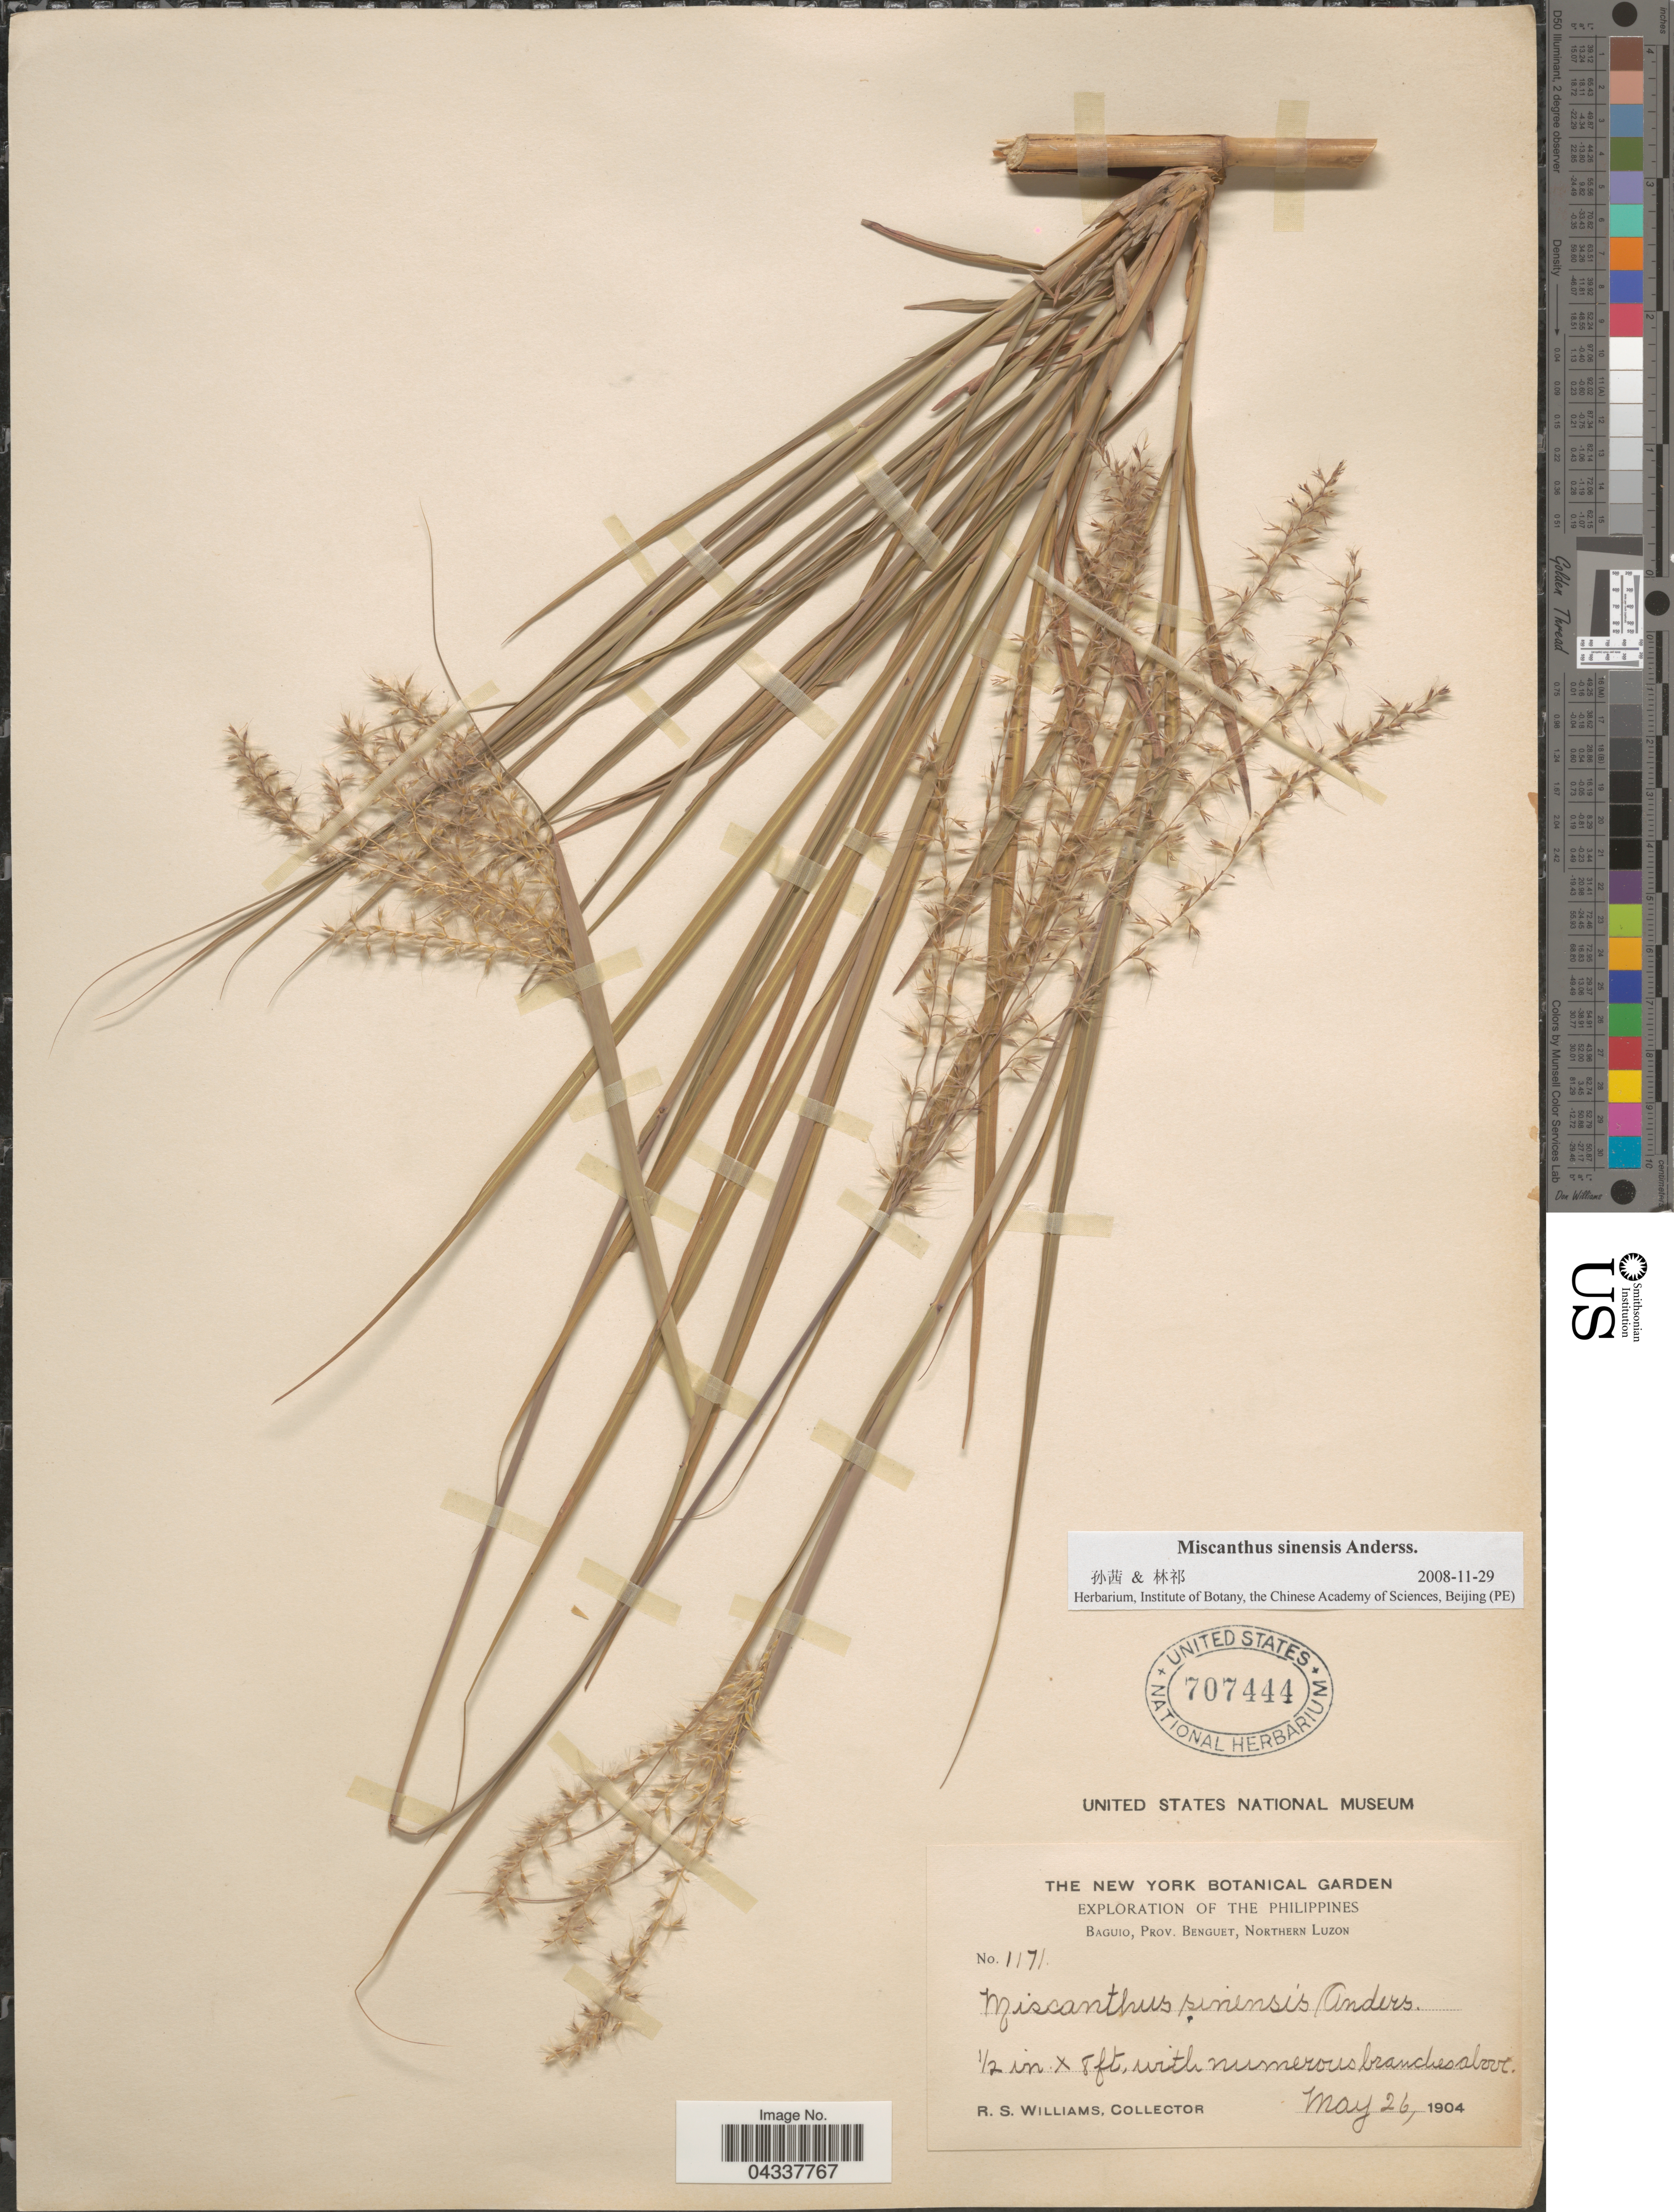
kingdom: Plantae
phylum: Tracheophyta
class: Liliopsida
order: Poales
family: Poaceae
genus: Miscanthus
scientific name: Miscanthus sinensis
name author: Andersson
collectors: R. S. Williams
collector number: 1171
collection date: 1904-05-26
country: Philippines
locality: Exploration of the Philippines. Baguio, Prov. Benguet, Northern Luzon.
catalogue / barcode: US 707444